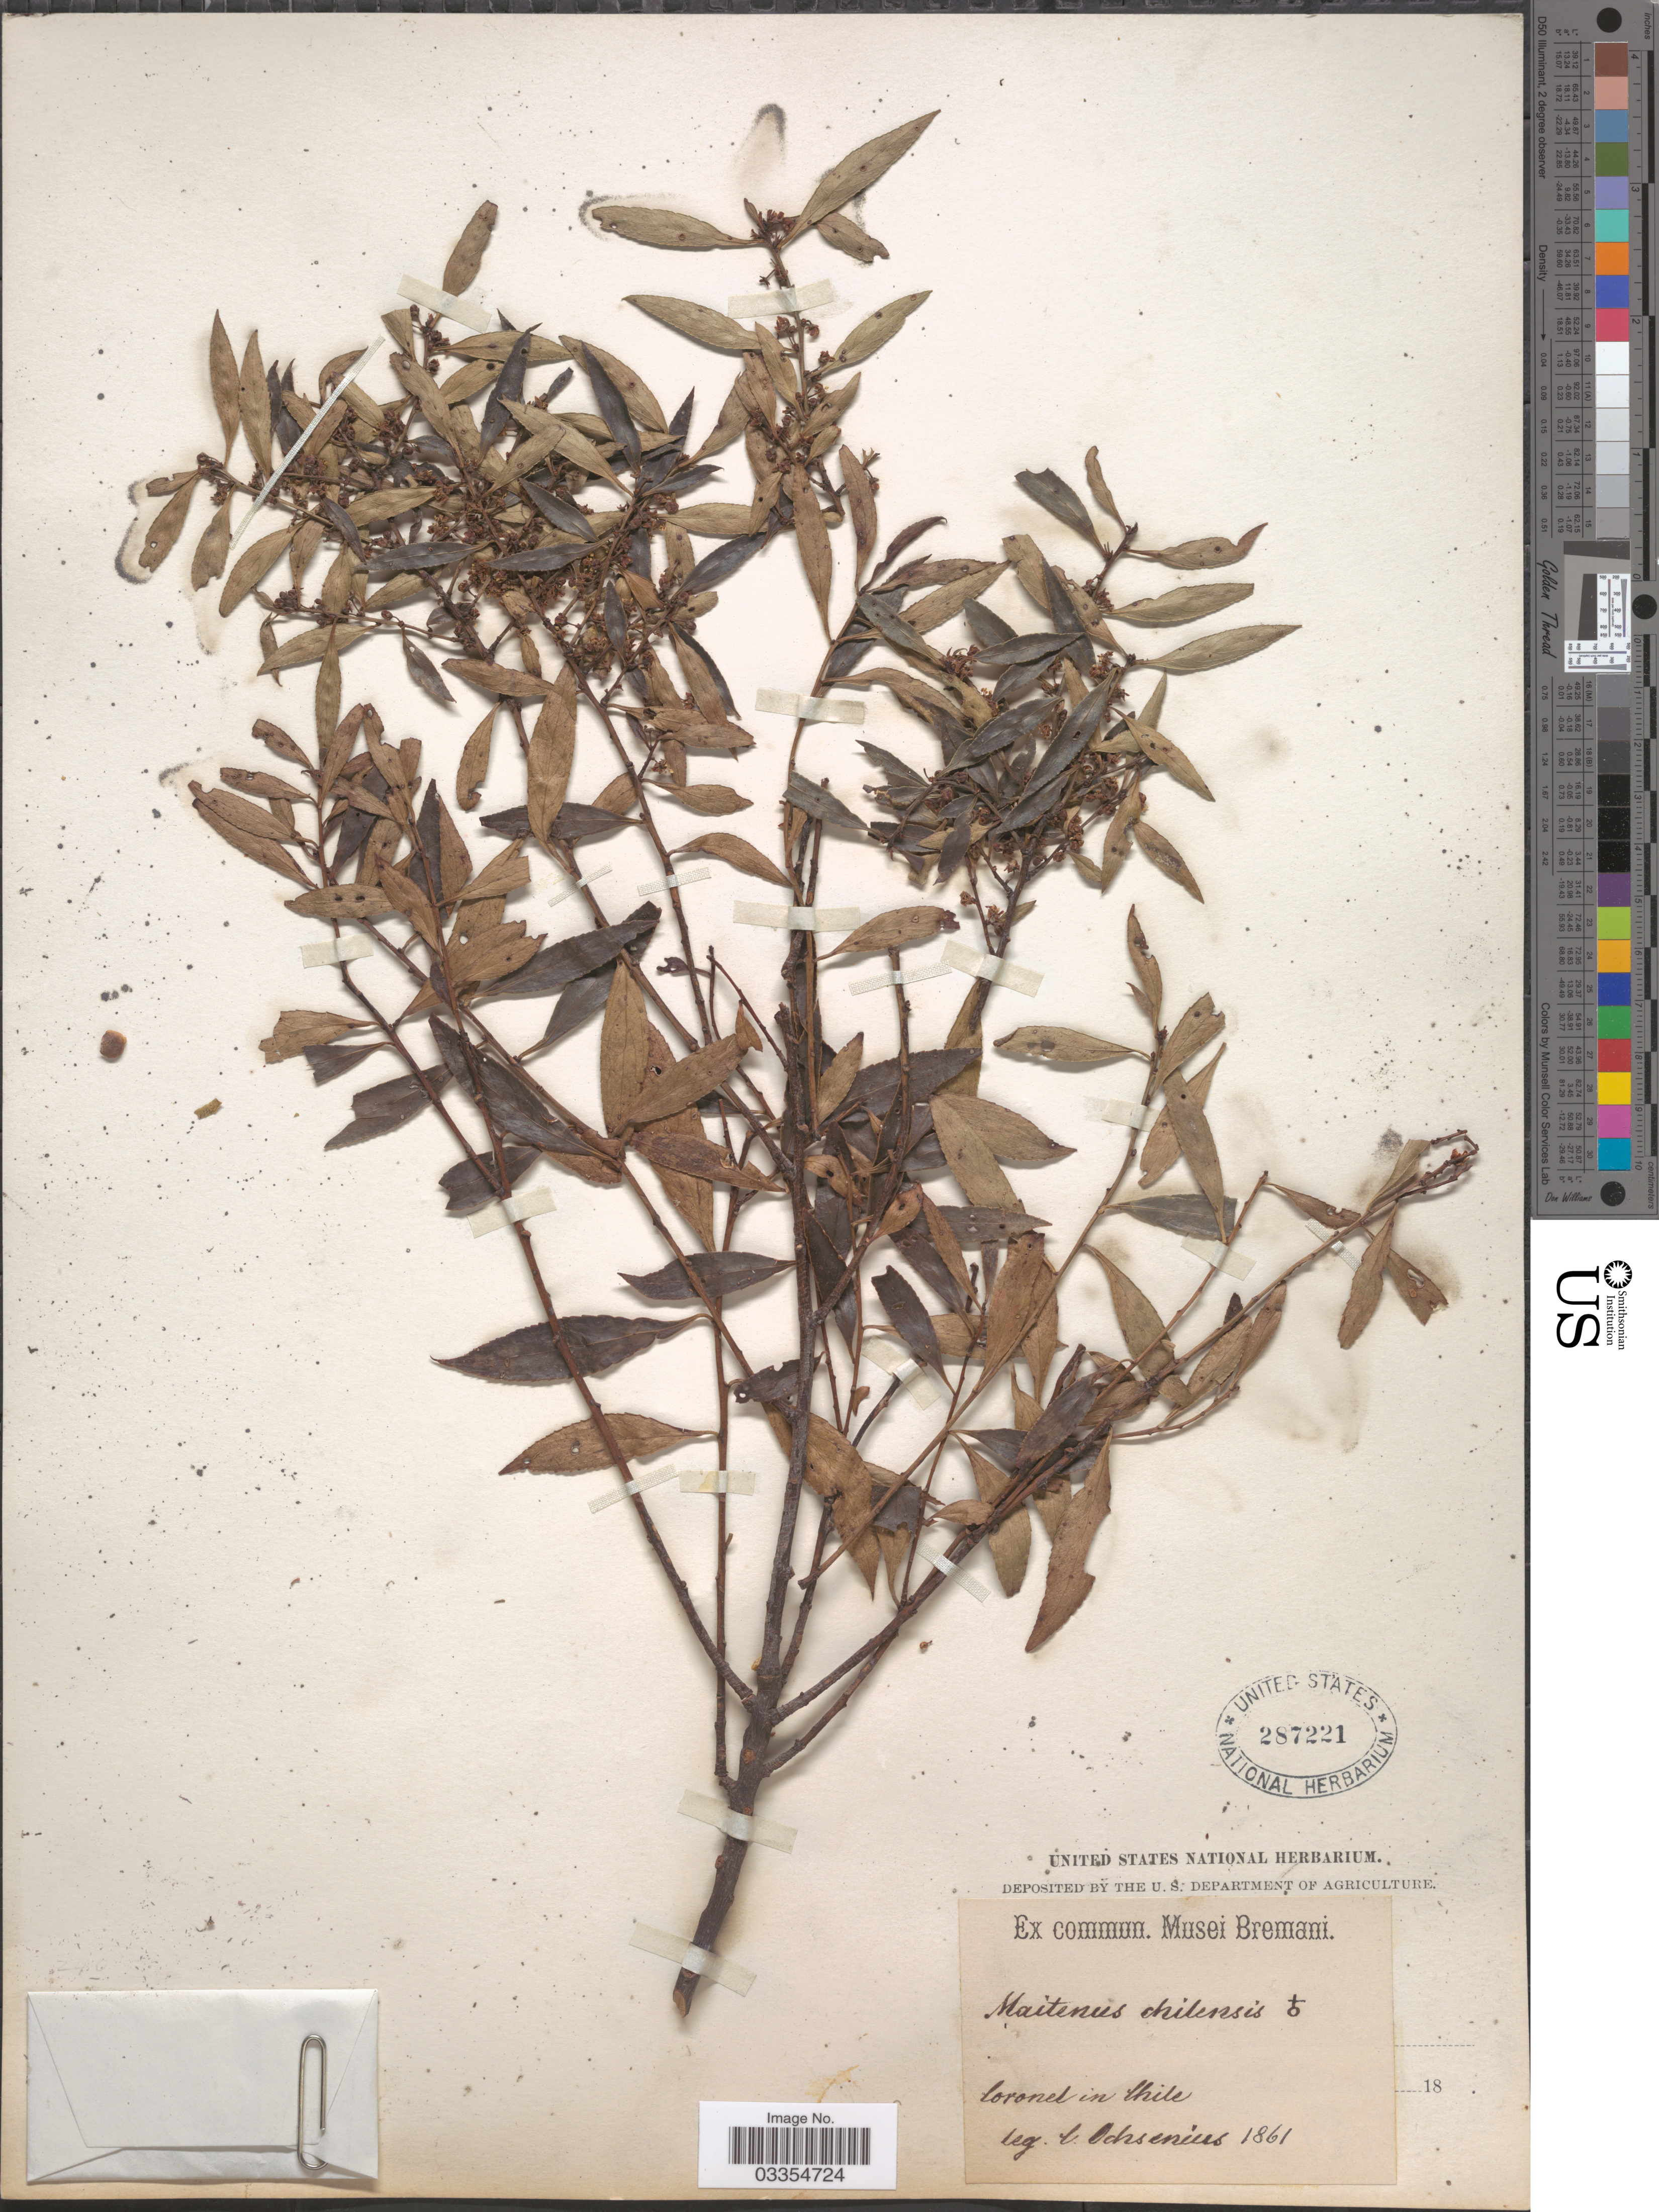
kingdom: Plantae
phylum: Tracheophyta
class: Magnoliopsida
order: Celastrales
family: Celastraceae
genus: Maytenus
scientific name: Maytenus boaria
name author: Molina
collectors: C. Ochsenius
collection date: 1861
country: Chile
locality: Coronel in Chile.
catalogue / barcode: US 287221